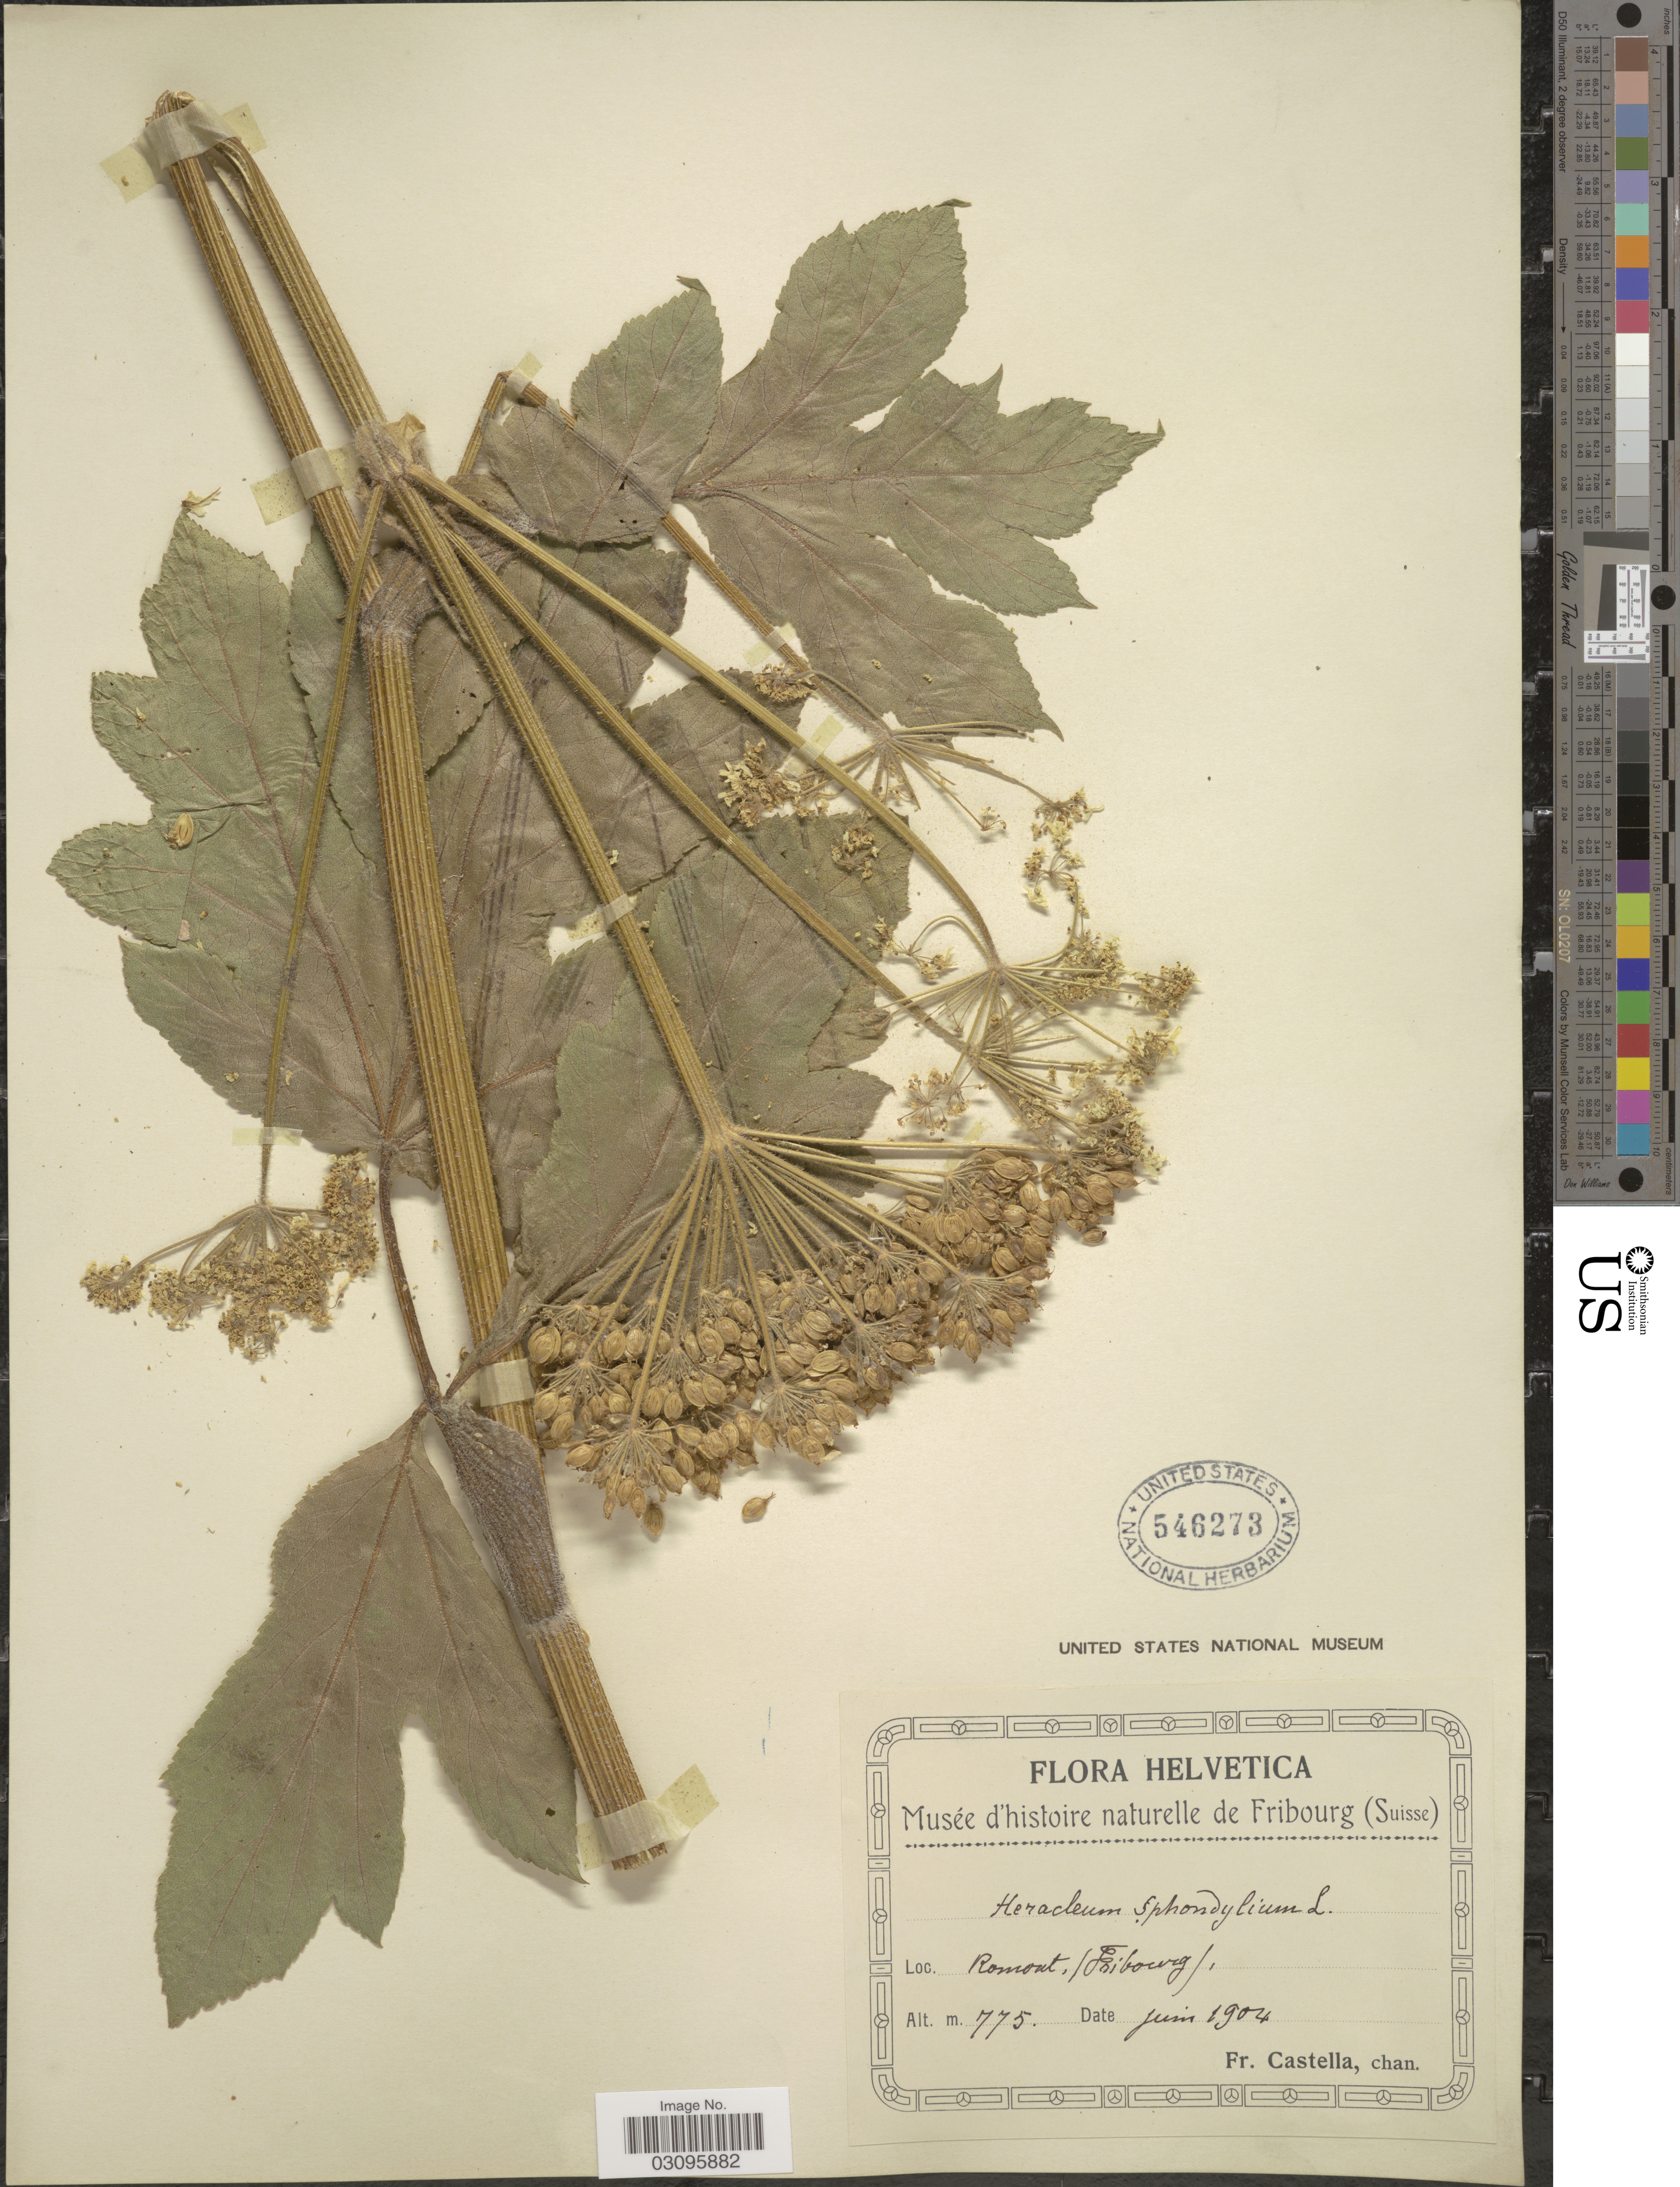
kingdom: Plantae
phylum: Tracheophyta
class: Magnoliopsida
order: Apiales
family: Apiaceae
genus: Heracleum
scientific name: Heracleum sphondylium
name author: L.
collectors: Fr. Castella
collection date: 1904-06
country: Switzerland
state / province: Fribourg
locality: Helvetica. Romont.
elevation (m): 775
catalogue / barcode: US 546273